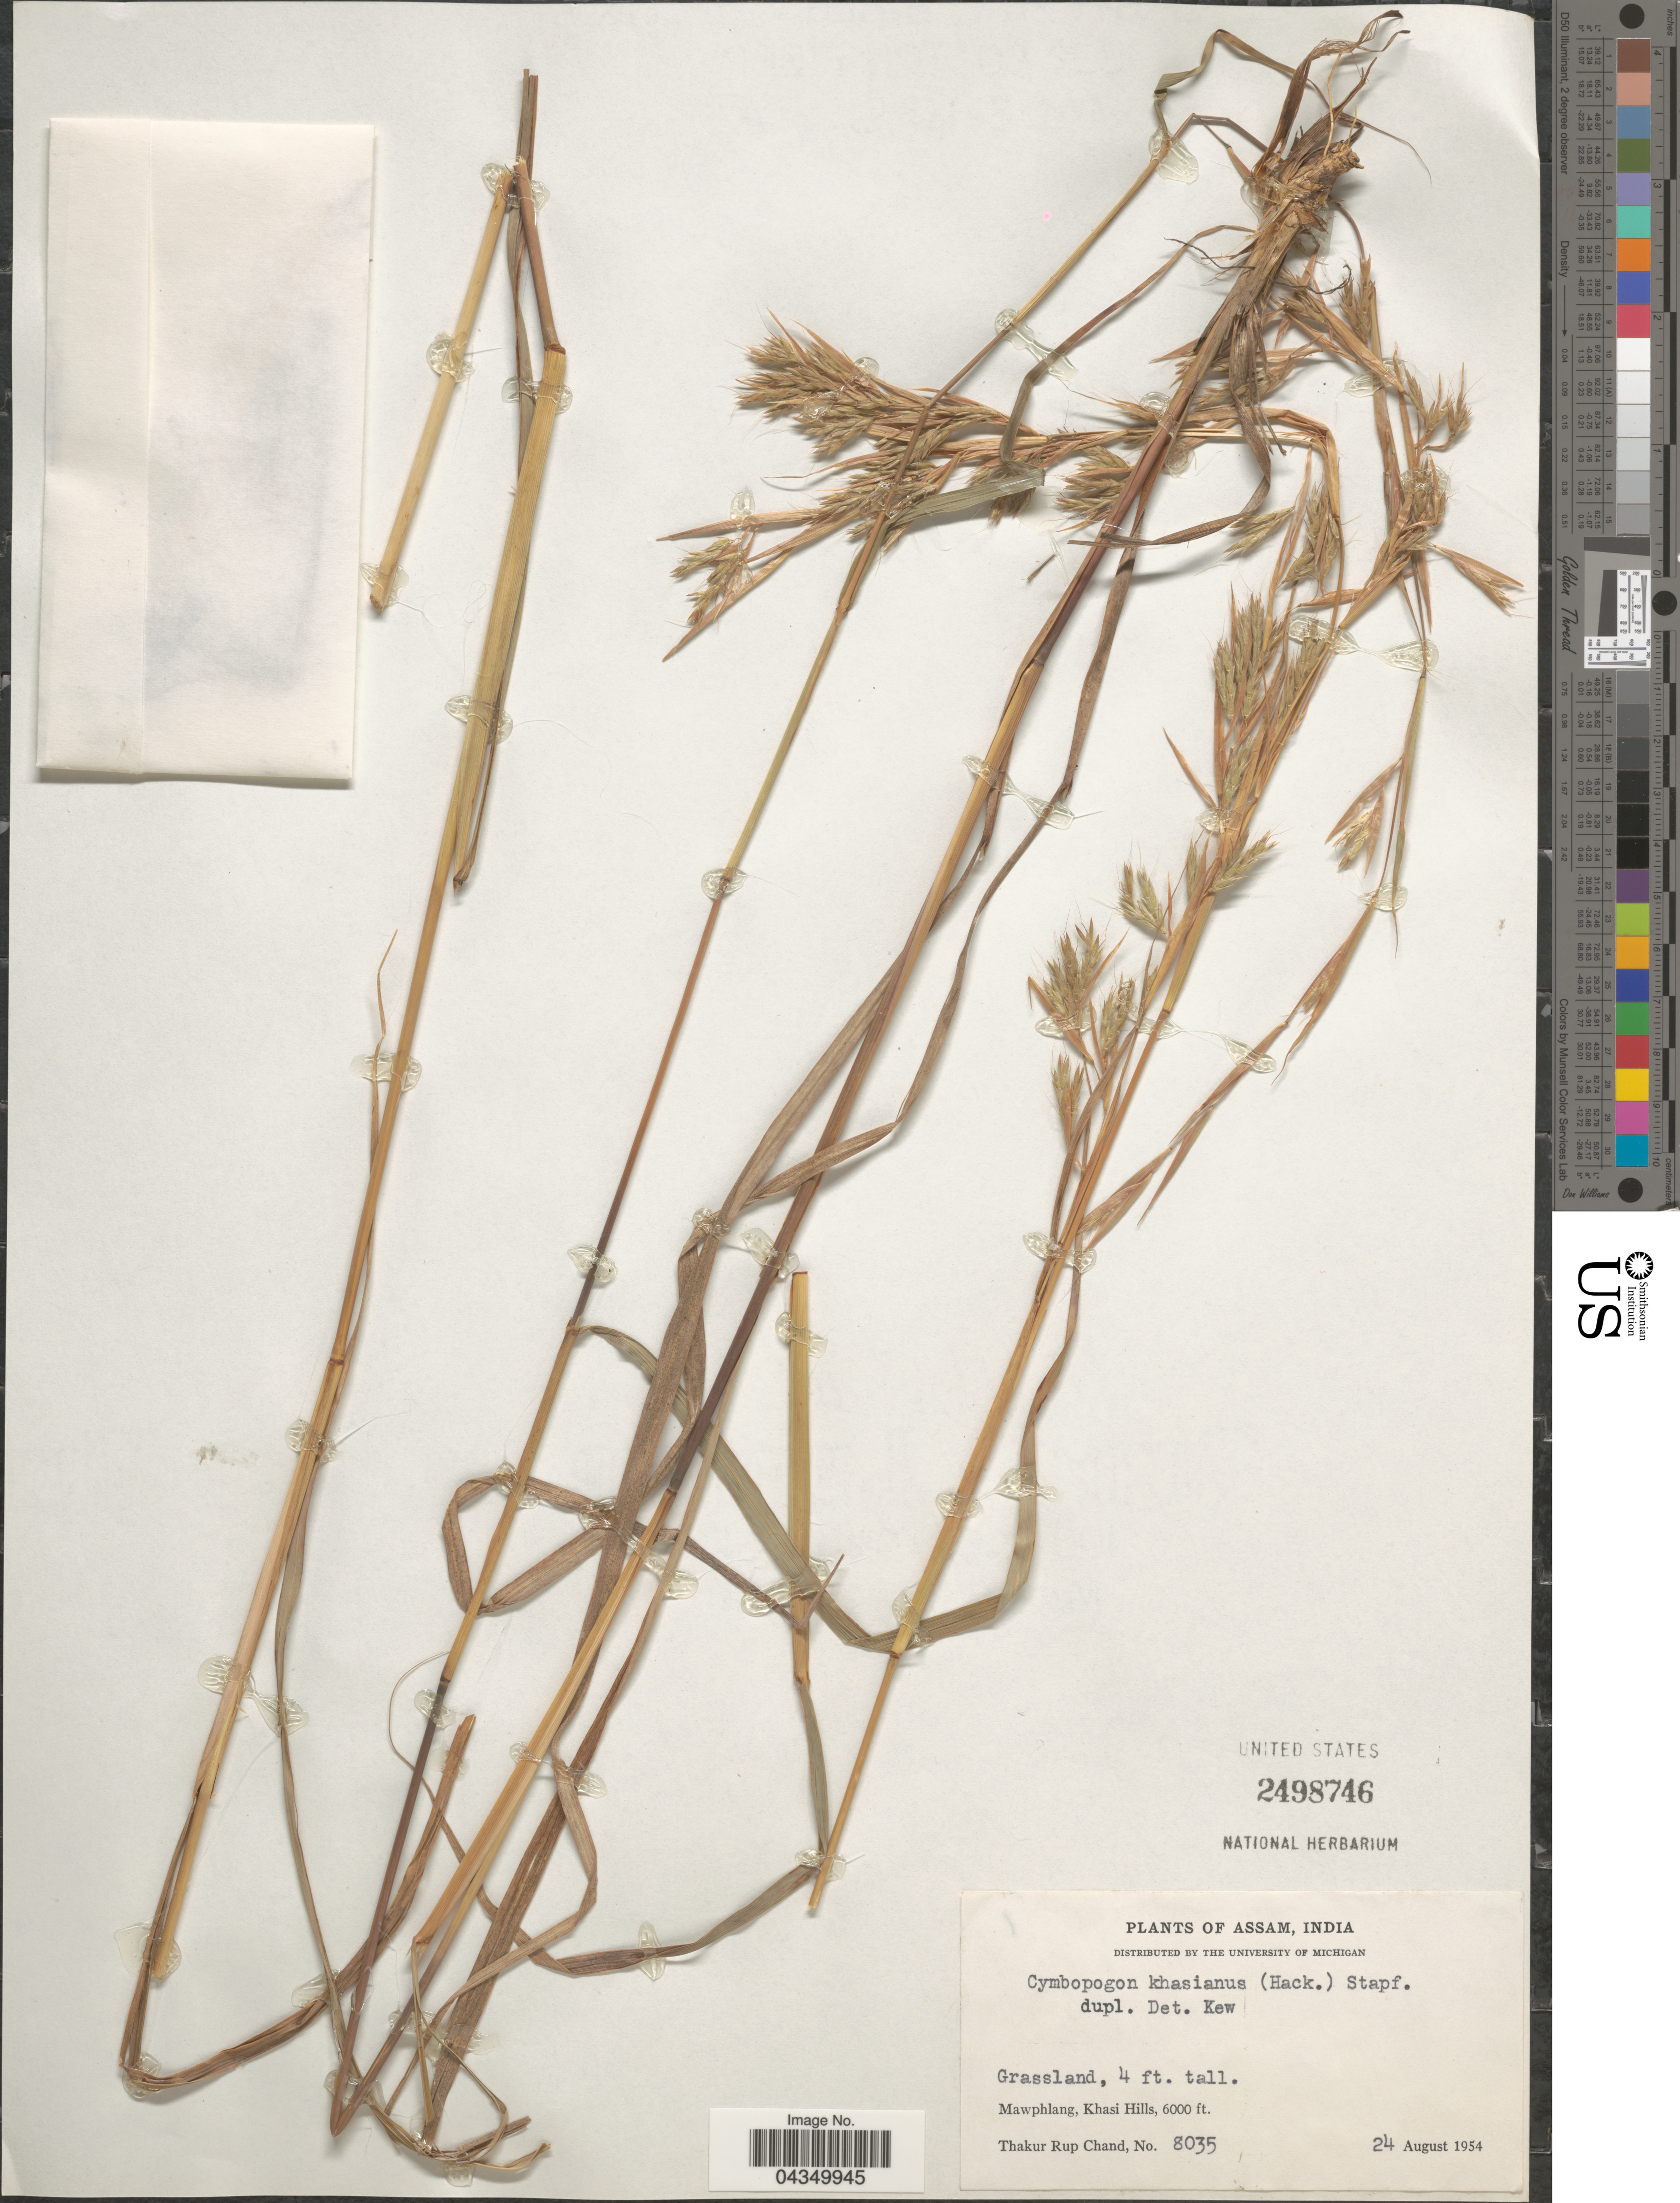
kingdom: Plantae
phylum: Tracheophyta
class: Liliopsida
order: Poales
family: Poaceae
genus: Cymbopogon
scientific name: Cymbopogon khasianus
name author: (Hack.) Stapf ex Bor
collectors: T. R. Chand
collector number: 8035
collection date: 1954-08-24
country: India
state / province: Meghalaya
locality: Mawphlang, Khasi Hills.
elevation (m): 1829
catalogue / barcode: US 2498746